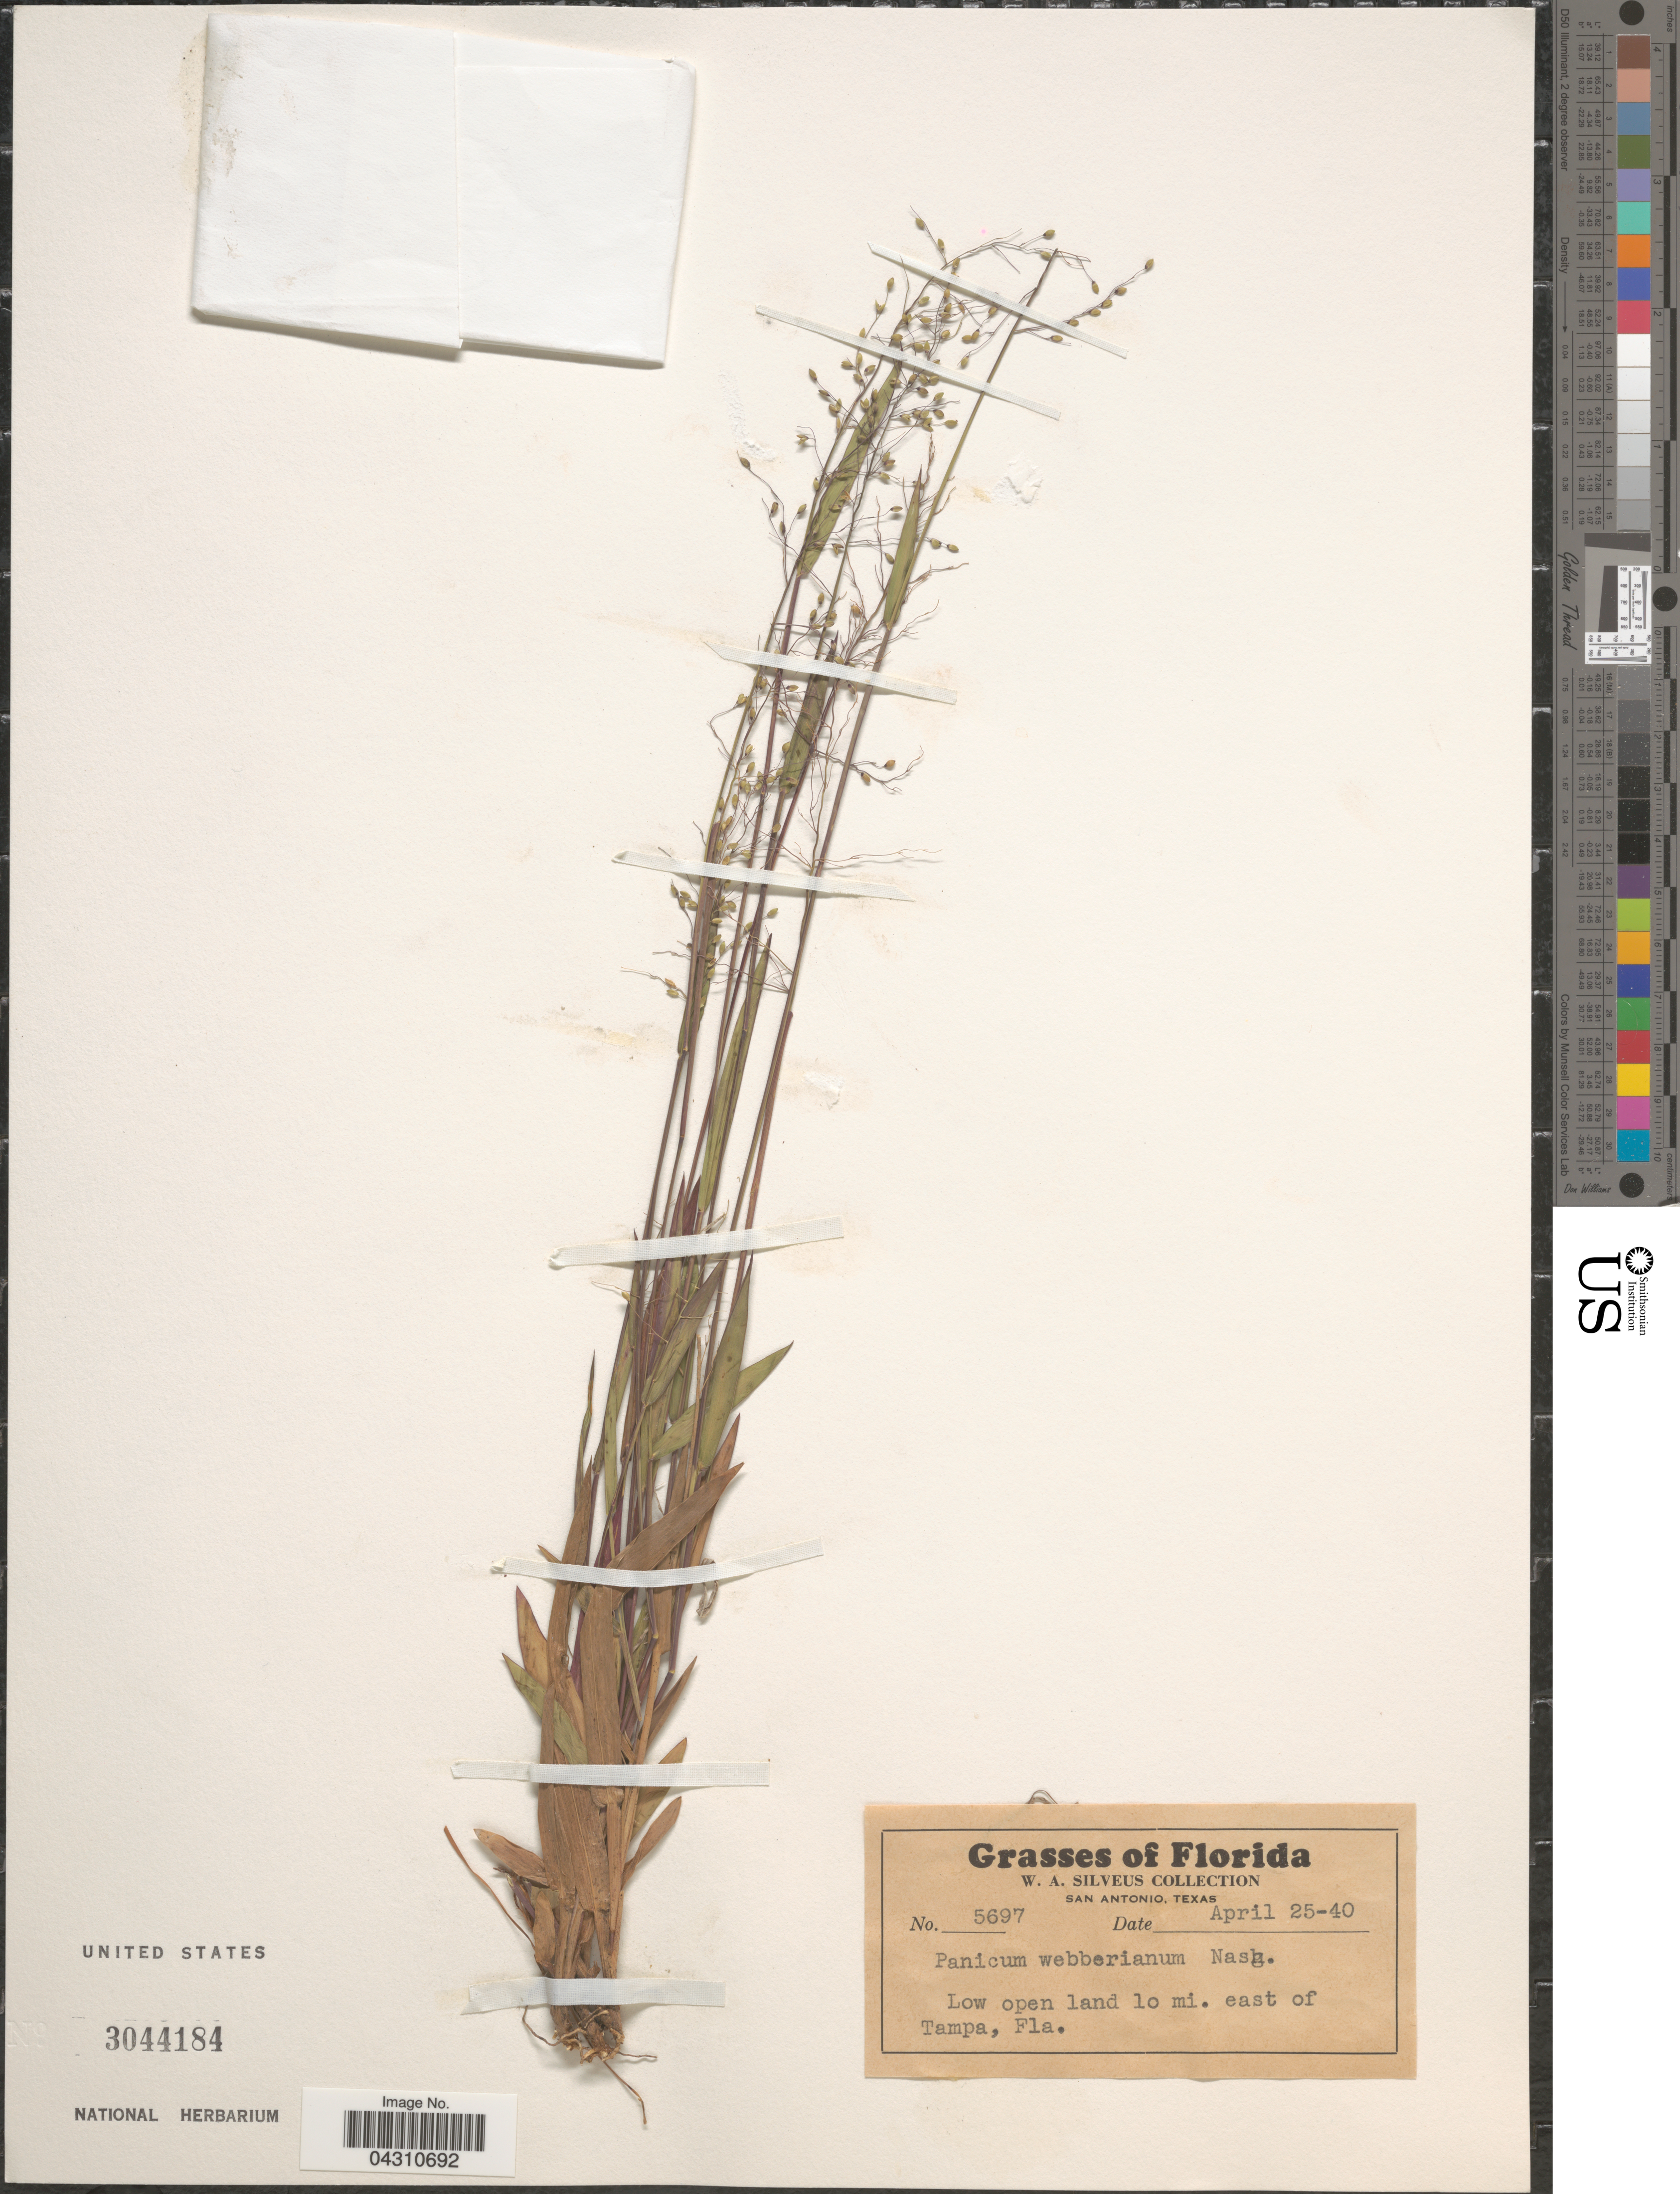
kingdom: Plantae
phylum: Tracheophyta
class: Liliopsida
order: Poales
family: Poaceae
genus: Dichanthelium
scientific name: Dichanthelium portoricense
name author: (Desv. ex Ham.) B.F. Hansen & Wunderlin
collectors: W. Silveus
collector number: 5697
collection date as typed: Transcribed d/m/y: 25/4/40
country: United States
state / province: Florida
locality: Low open land 10 mi. east of Tampa.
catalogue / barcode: US 3044184